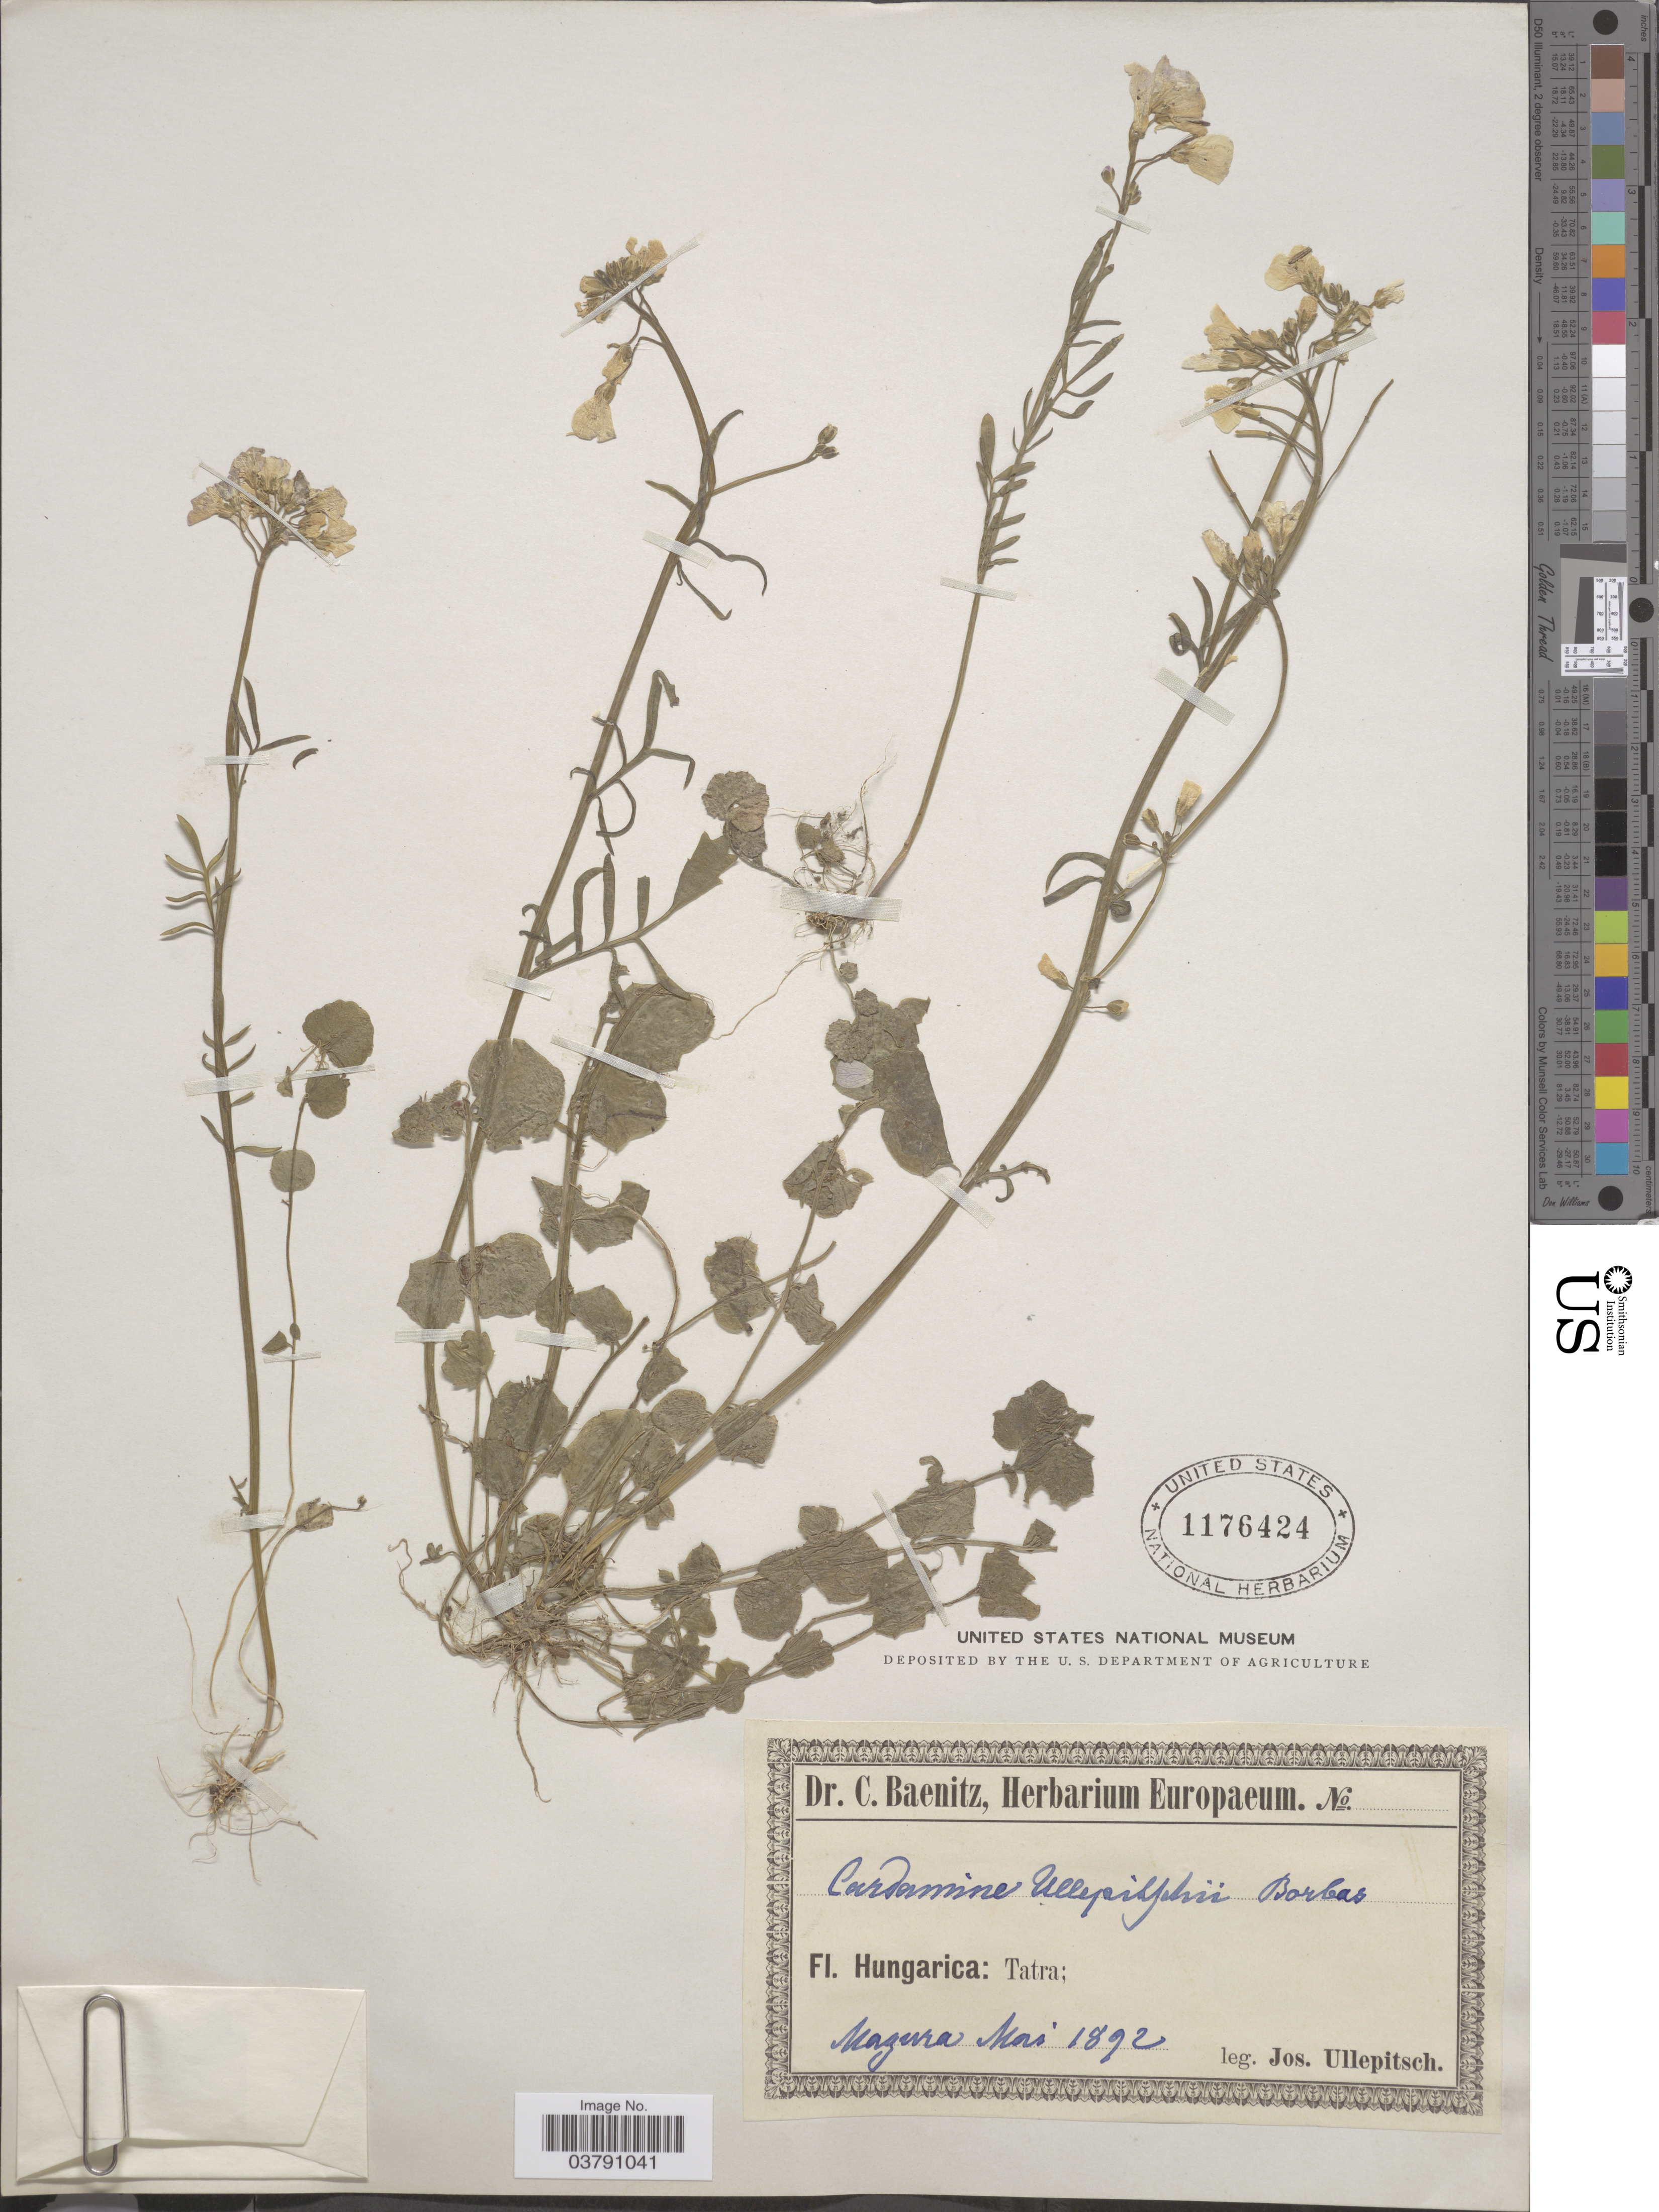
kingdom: Plantae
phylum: Tracheophyta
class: Magnoliopsida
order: Brassicales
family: Brassicaceae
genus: Cardamine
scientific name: Cardamine sp.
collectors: J. Ullepitsch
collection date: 1892-05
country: Hungary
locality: Tatra; Magura.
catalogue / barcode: US 1176424